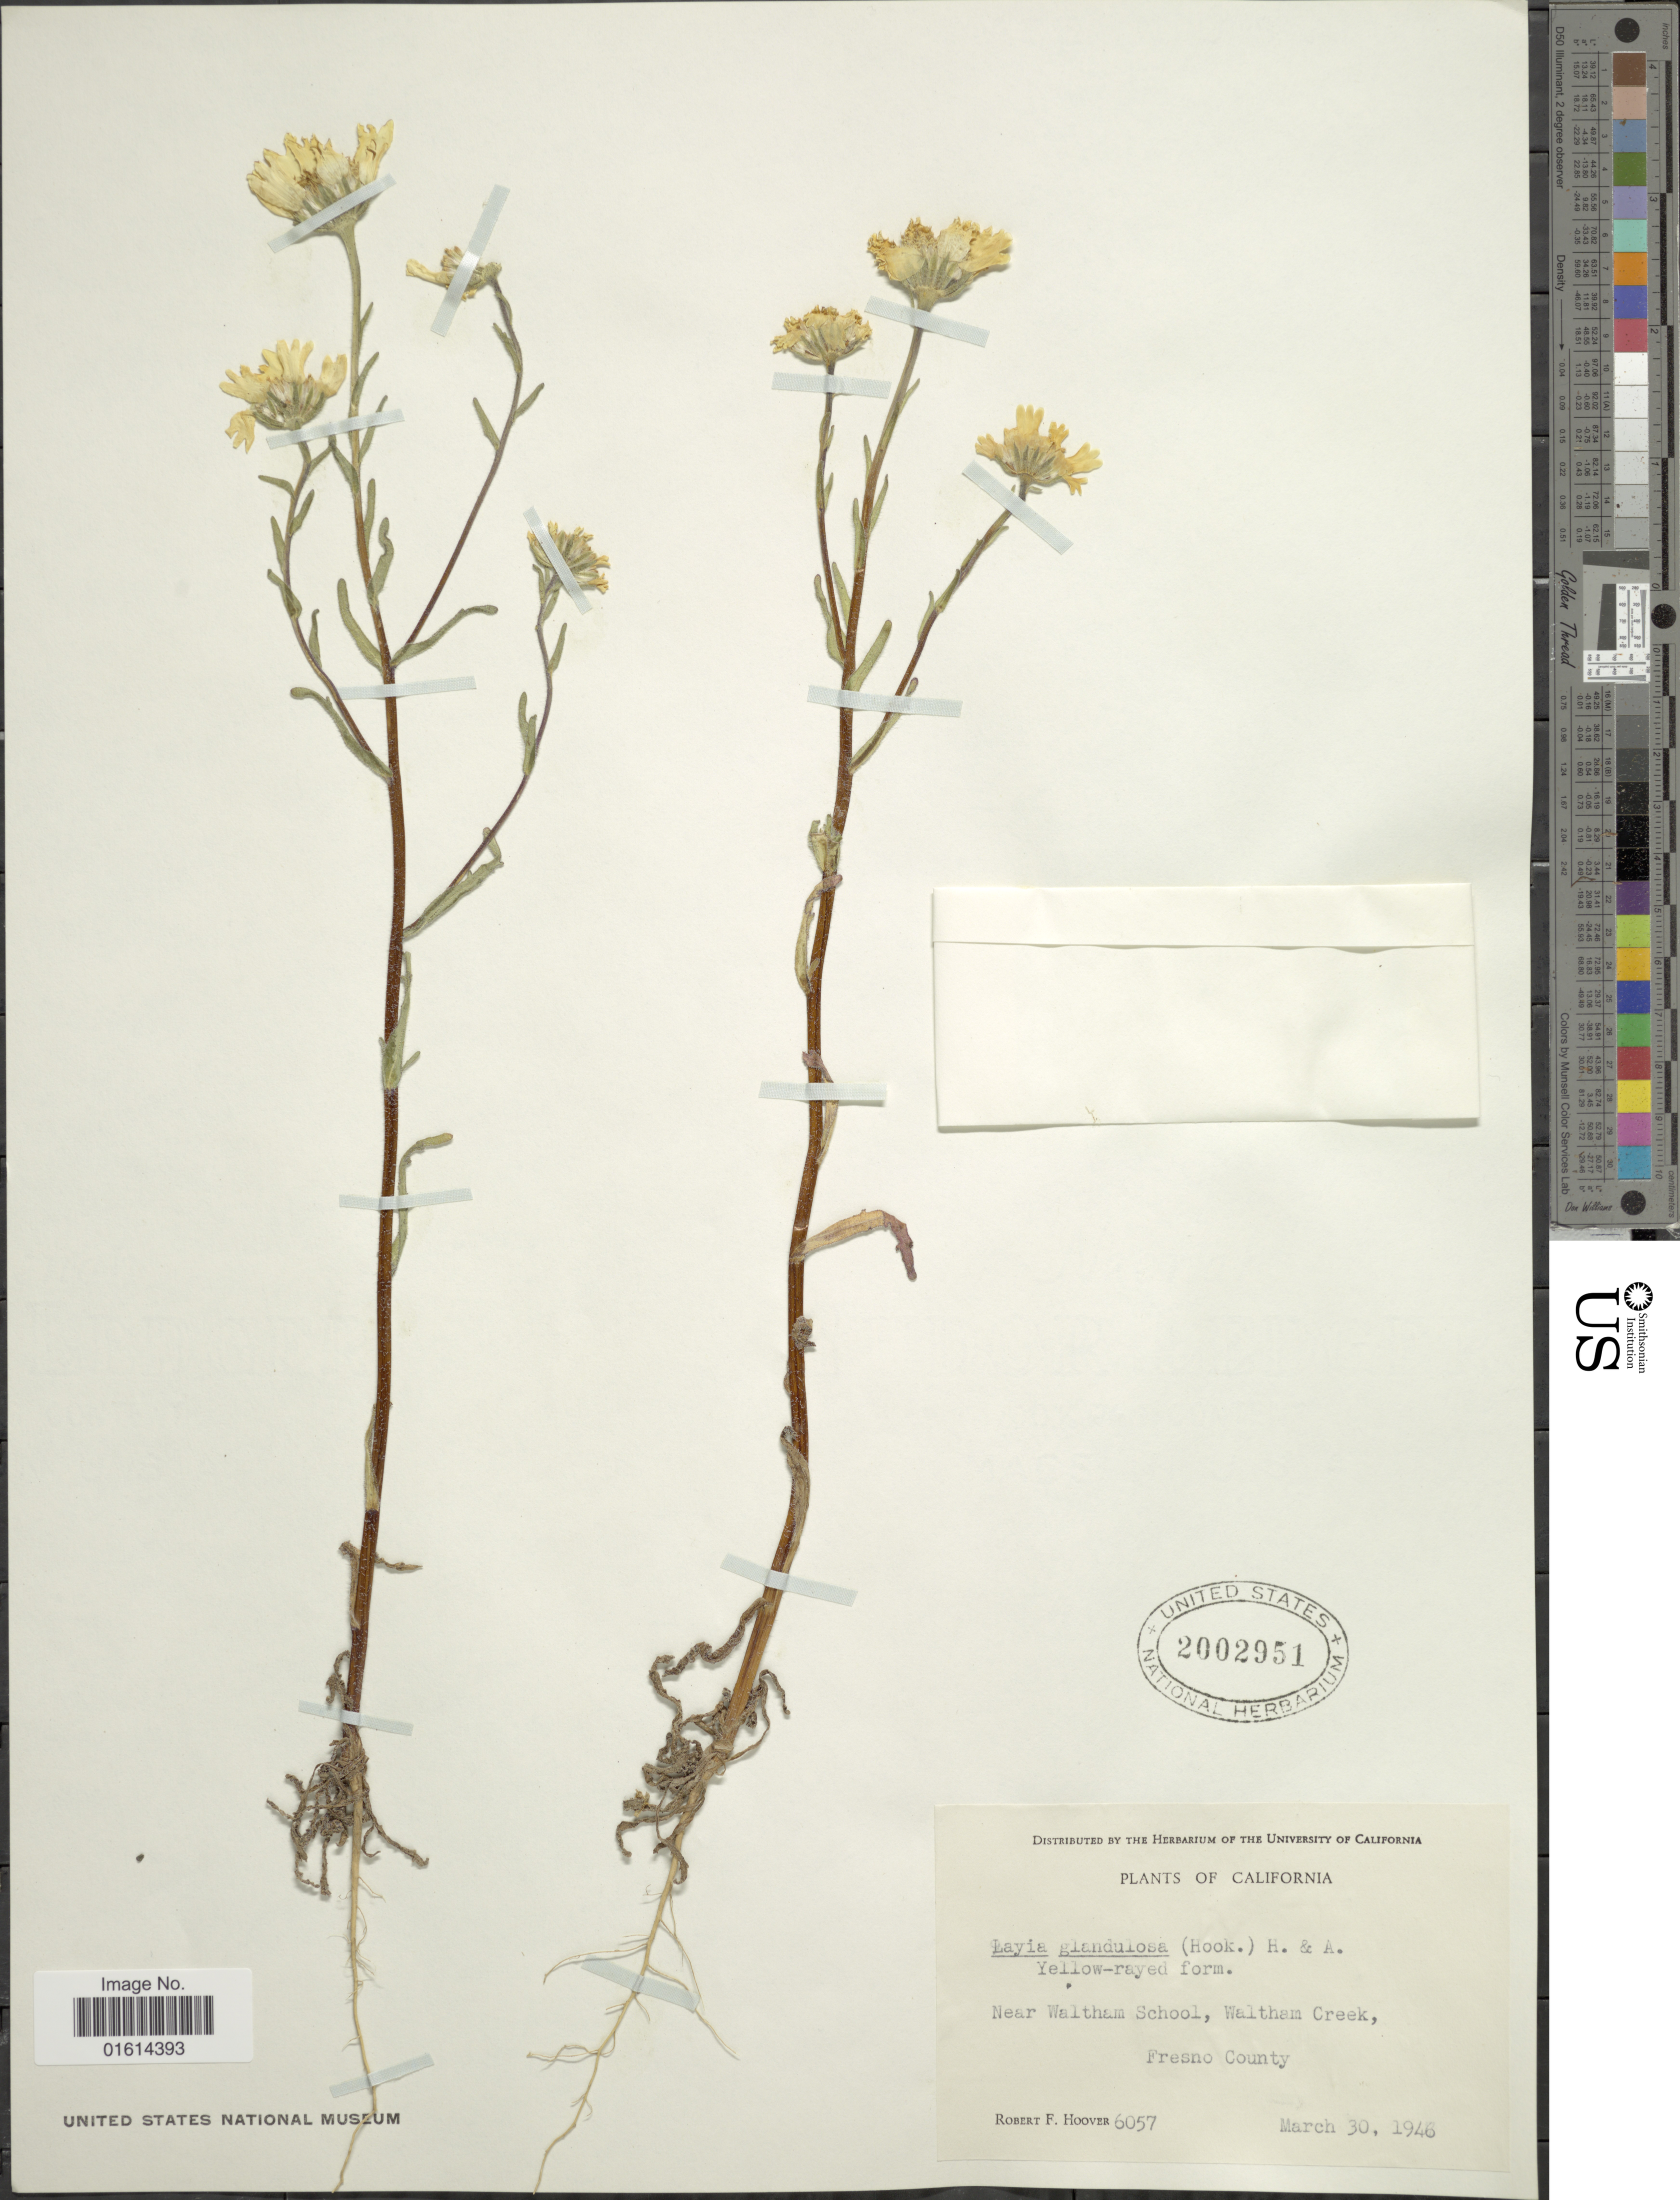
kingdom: Plantae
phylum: Tracheophyta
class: Magnoliopsida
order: Asterales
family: Asteraceae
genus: Layia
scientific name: Layia glandulosa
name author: Hook. & Arn.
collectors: R. F. Hoover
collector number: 6057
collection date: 1946-03-30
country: United States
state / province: California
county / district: Fresno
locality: Near Waltham School, Waltham Creek, Fresno County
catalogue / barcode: US 2002951